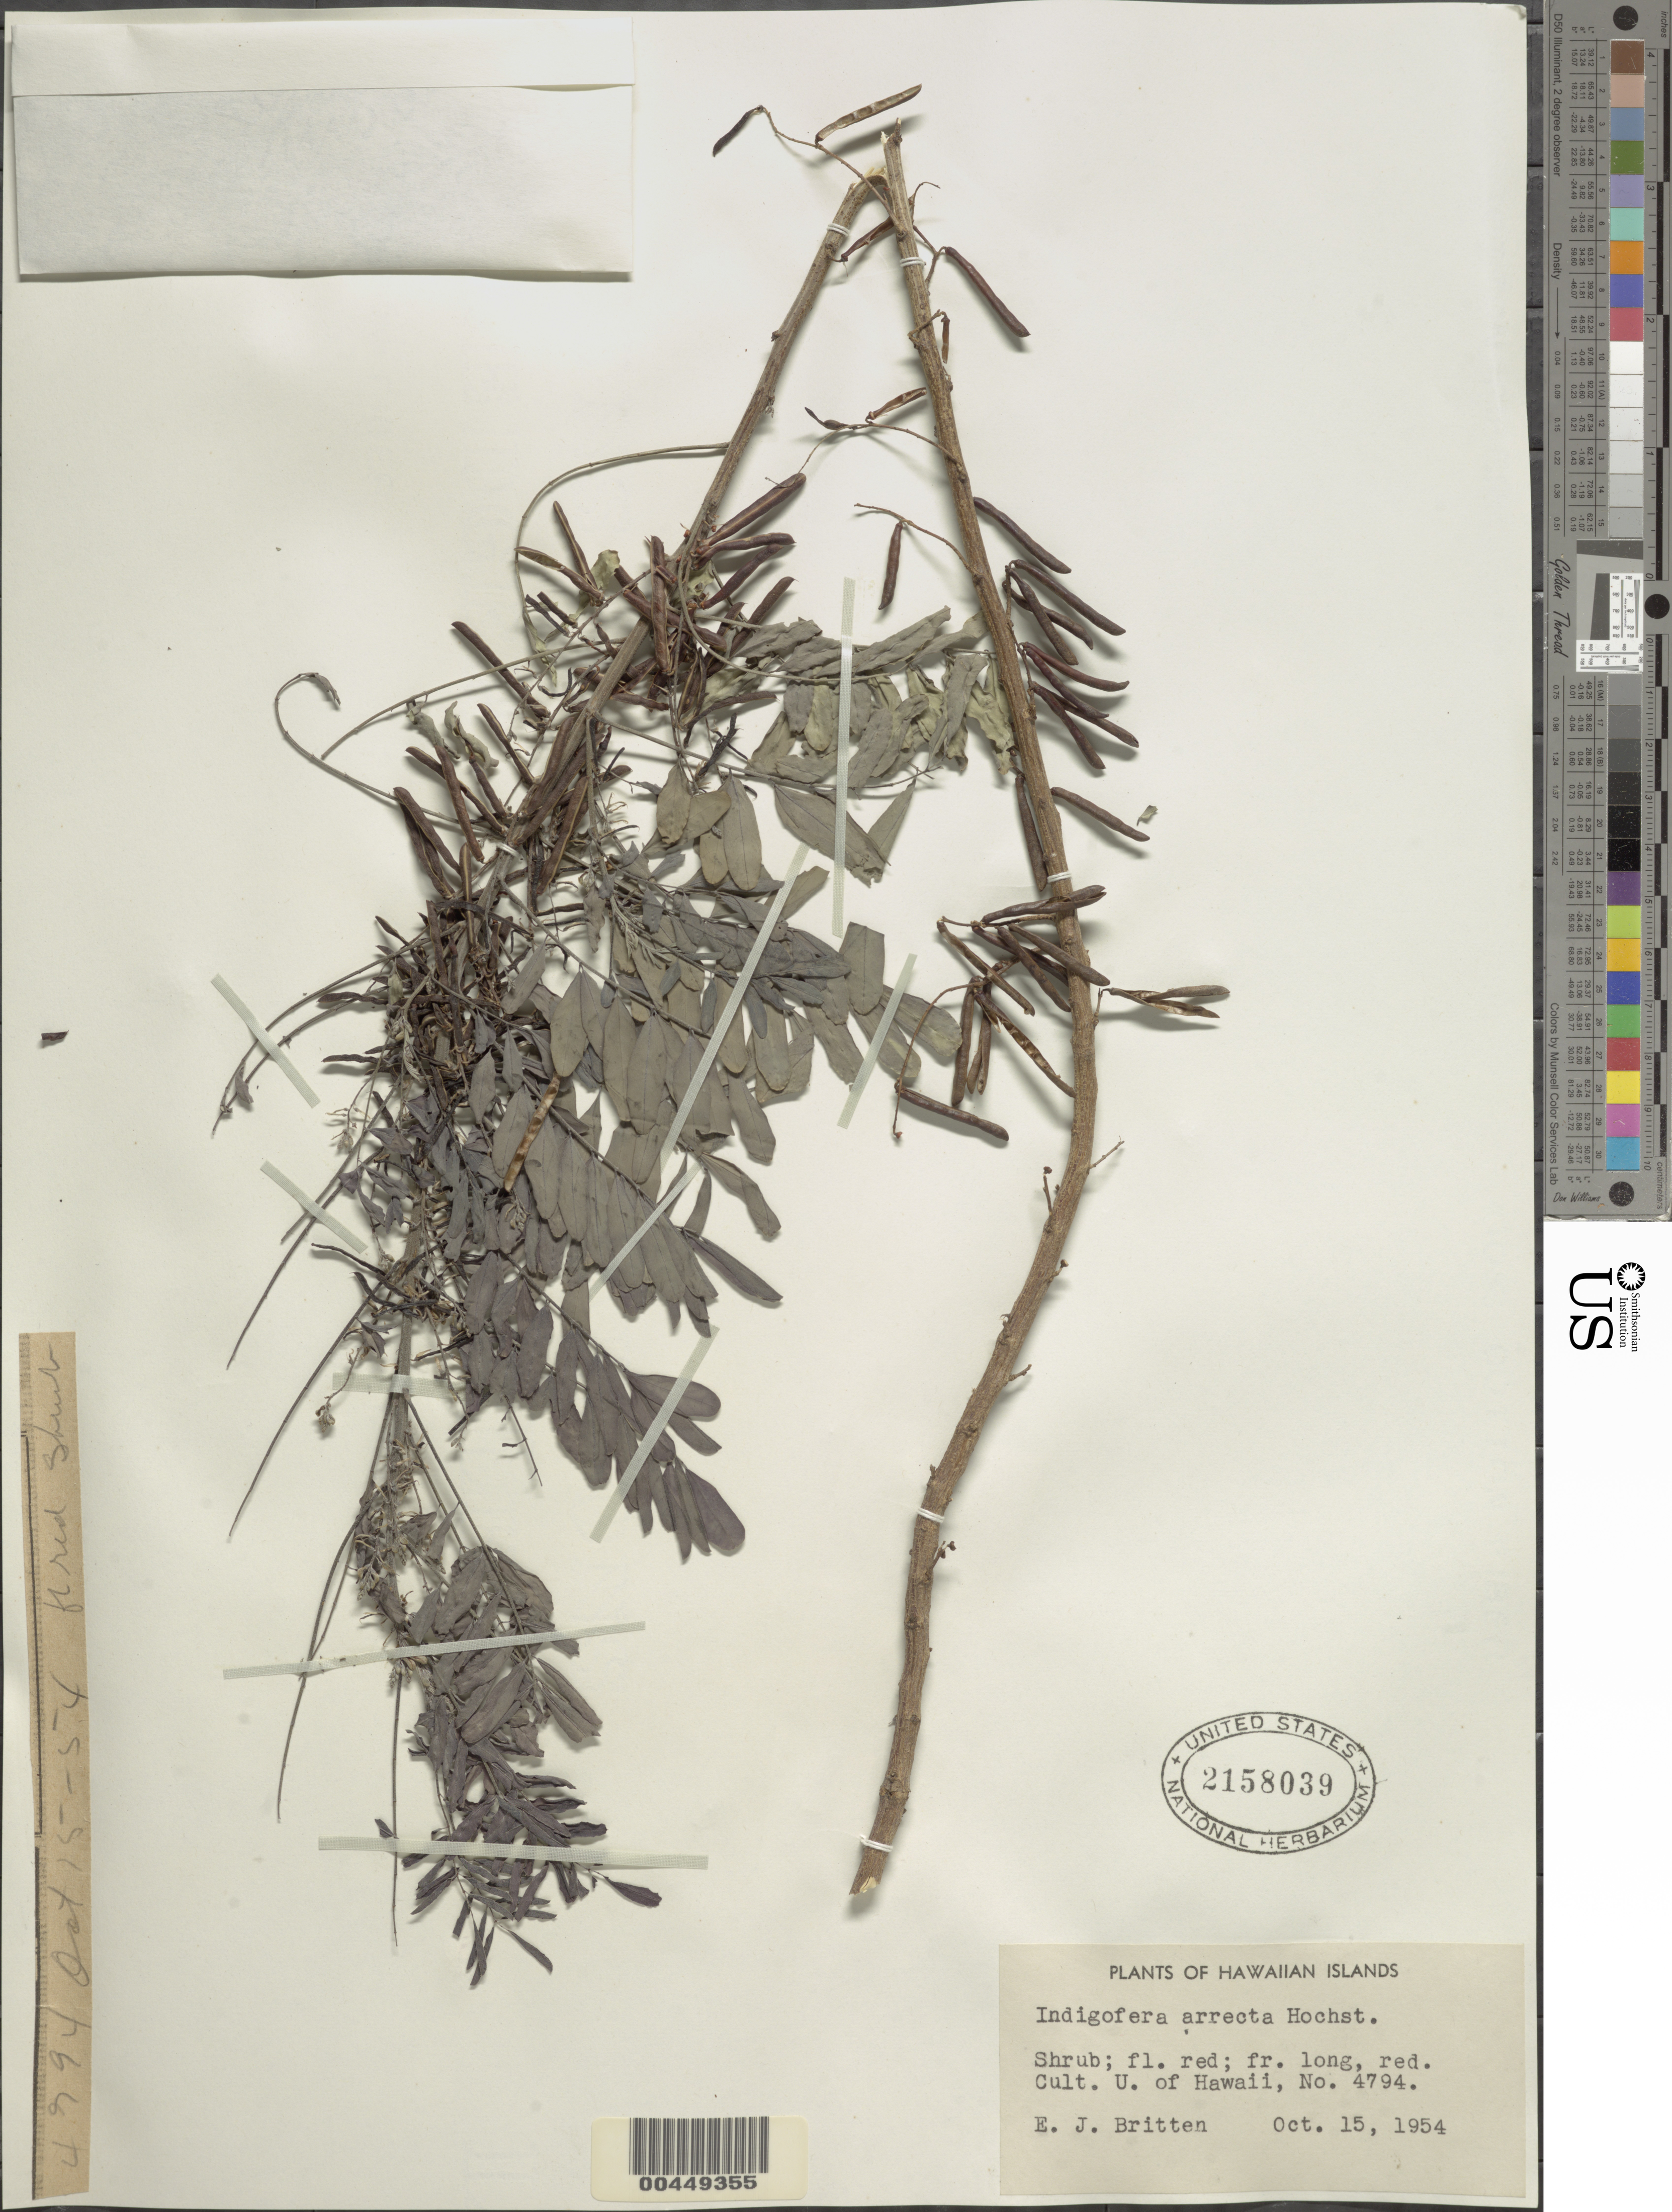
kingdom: Plantae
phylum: Tracheophyta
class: Magnoliopsida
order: Fabales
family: Fabaceae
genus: Indigofera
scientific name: Indigofera arrecta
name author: Hochst. ex A. Rich.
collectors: E. Britten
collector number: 4794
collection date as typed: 15 Oct 1954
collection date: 1954-10-15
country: United States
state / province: Hawaii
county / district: Hawaii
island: Hawaii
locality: University of Hawaii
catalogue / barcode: US 2150839